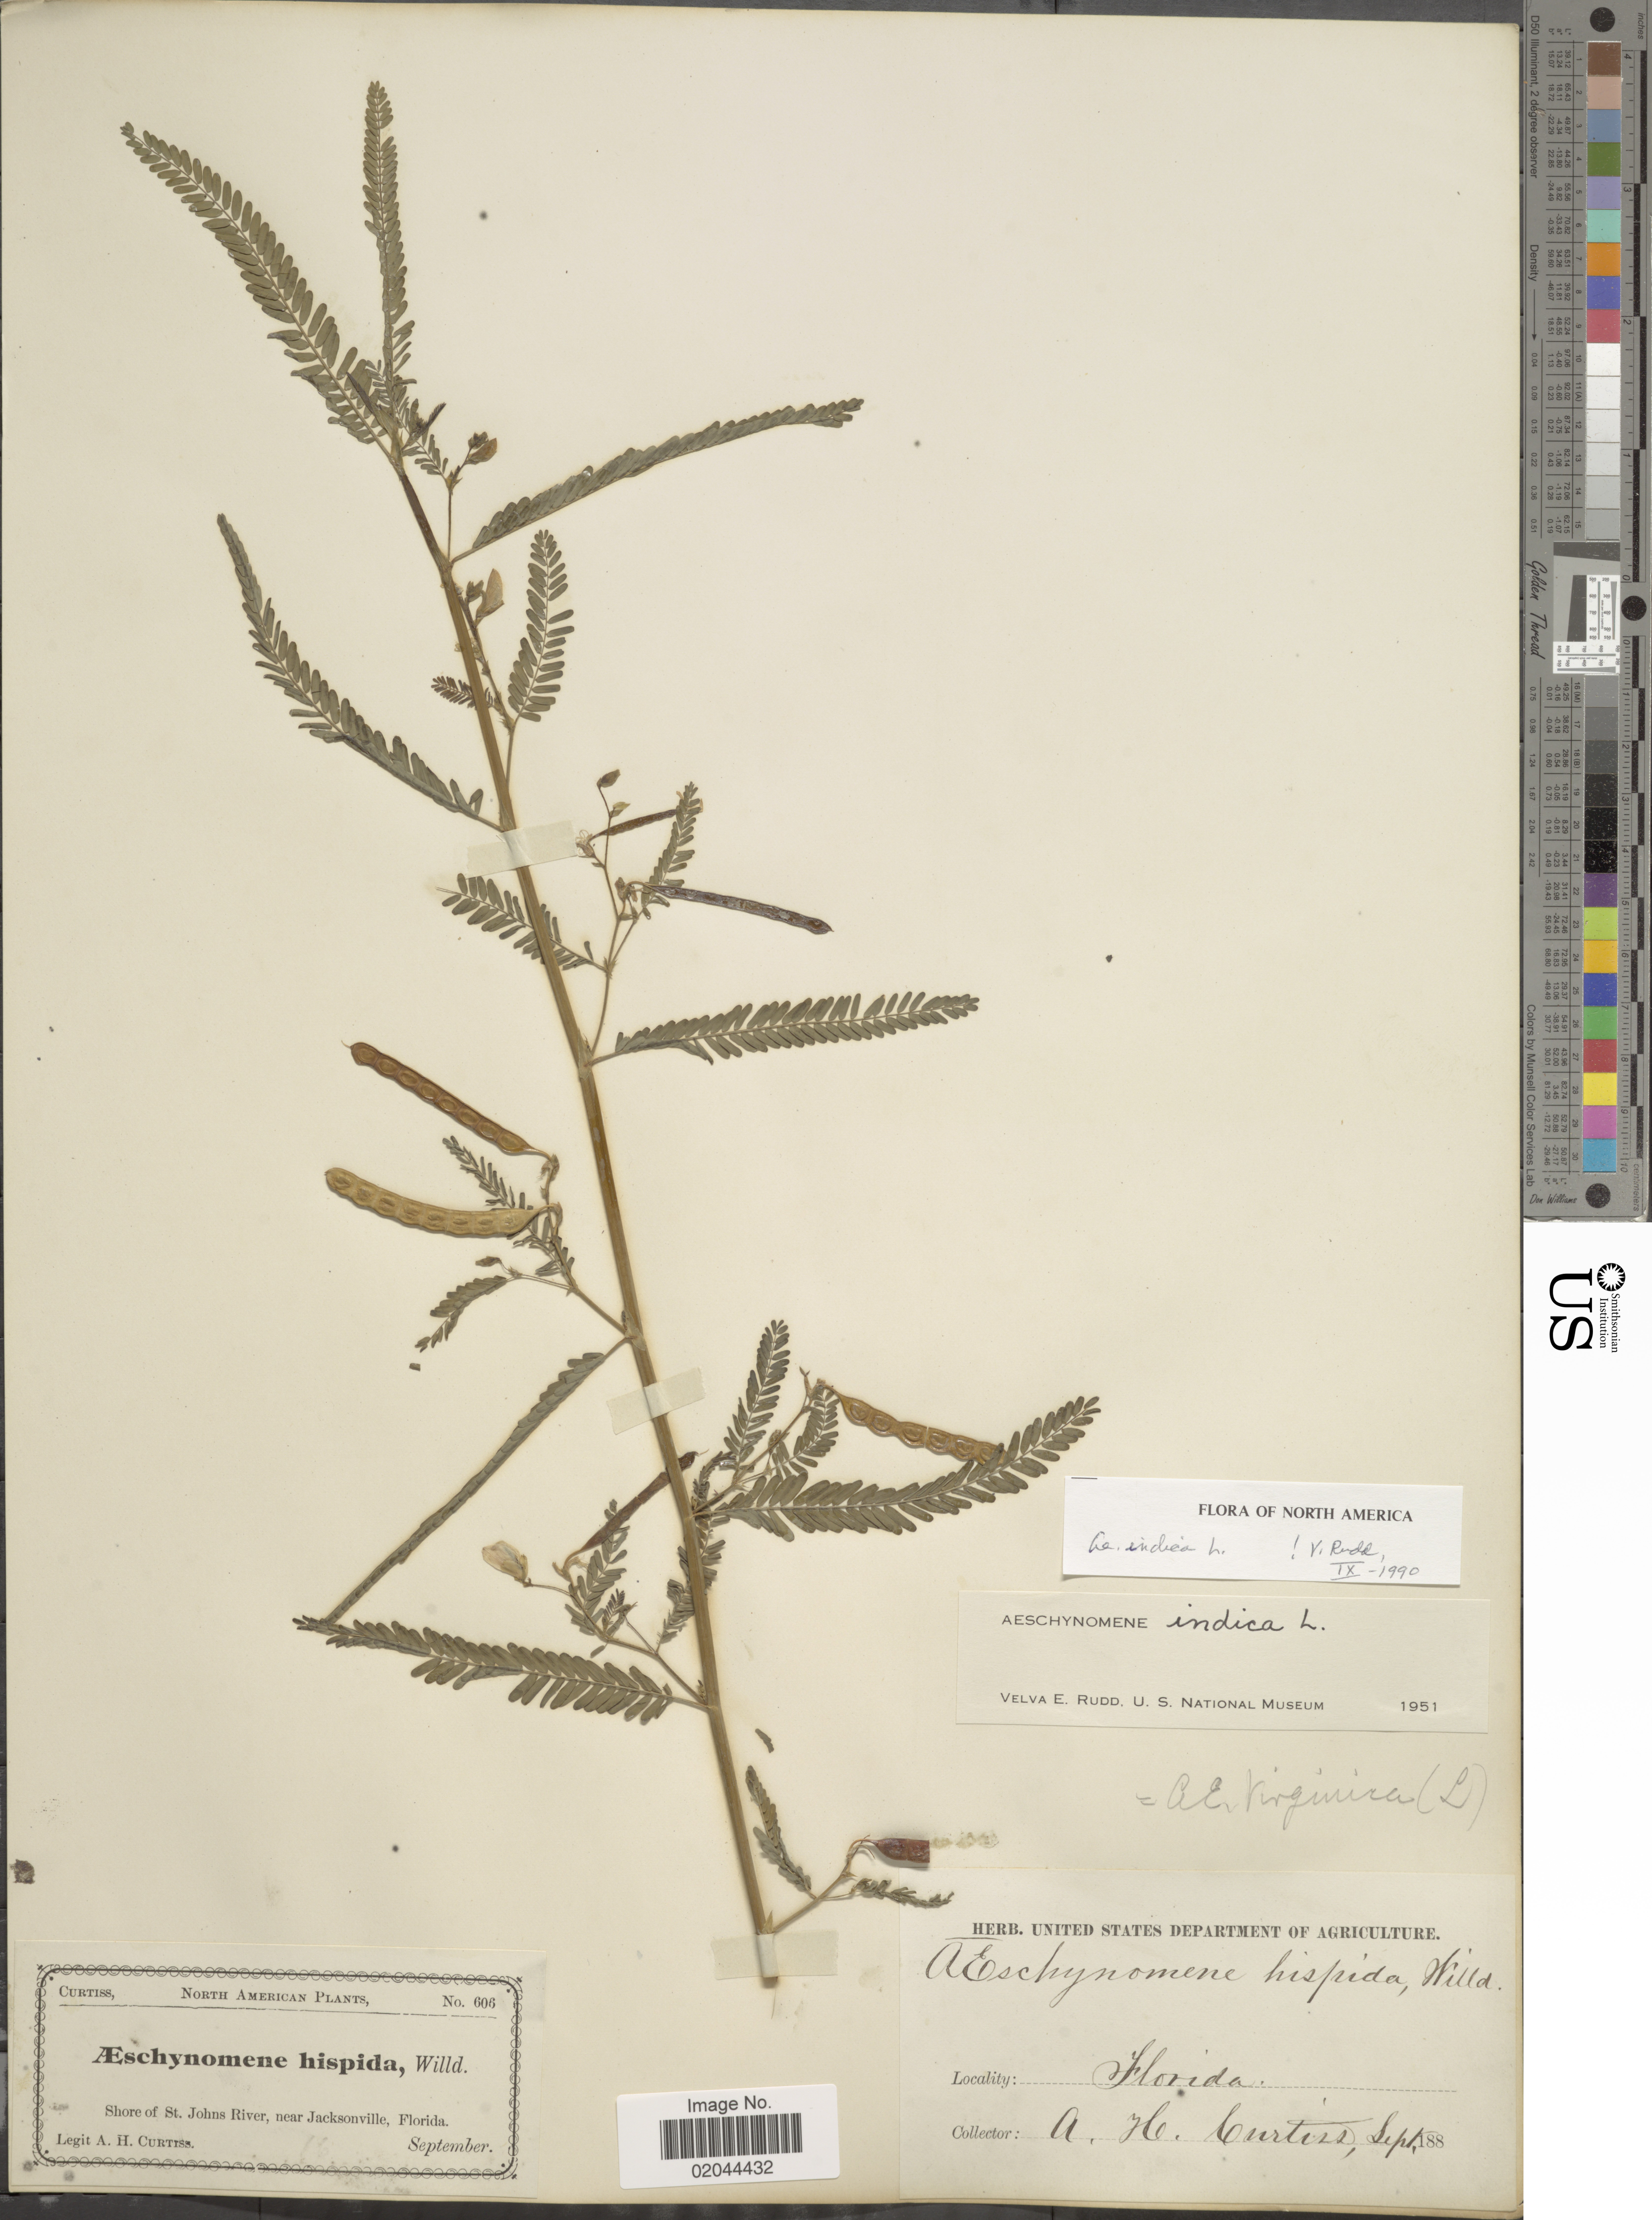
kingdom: Plantae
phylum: Tracheophyta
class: Magnoliopsida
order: Fabales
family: Fabaceae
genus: Aeschynomene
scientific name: Aeschynomene indica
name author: L.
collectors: A. H. Curtiss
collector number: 606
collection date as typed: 188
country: United States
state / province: Florida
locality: North America, shore of St. Johns River, near Jacksonville